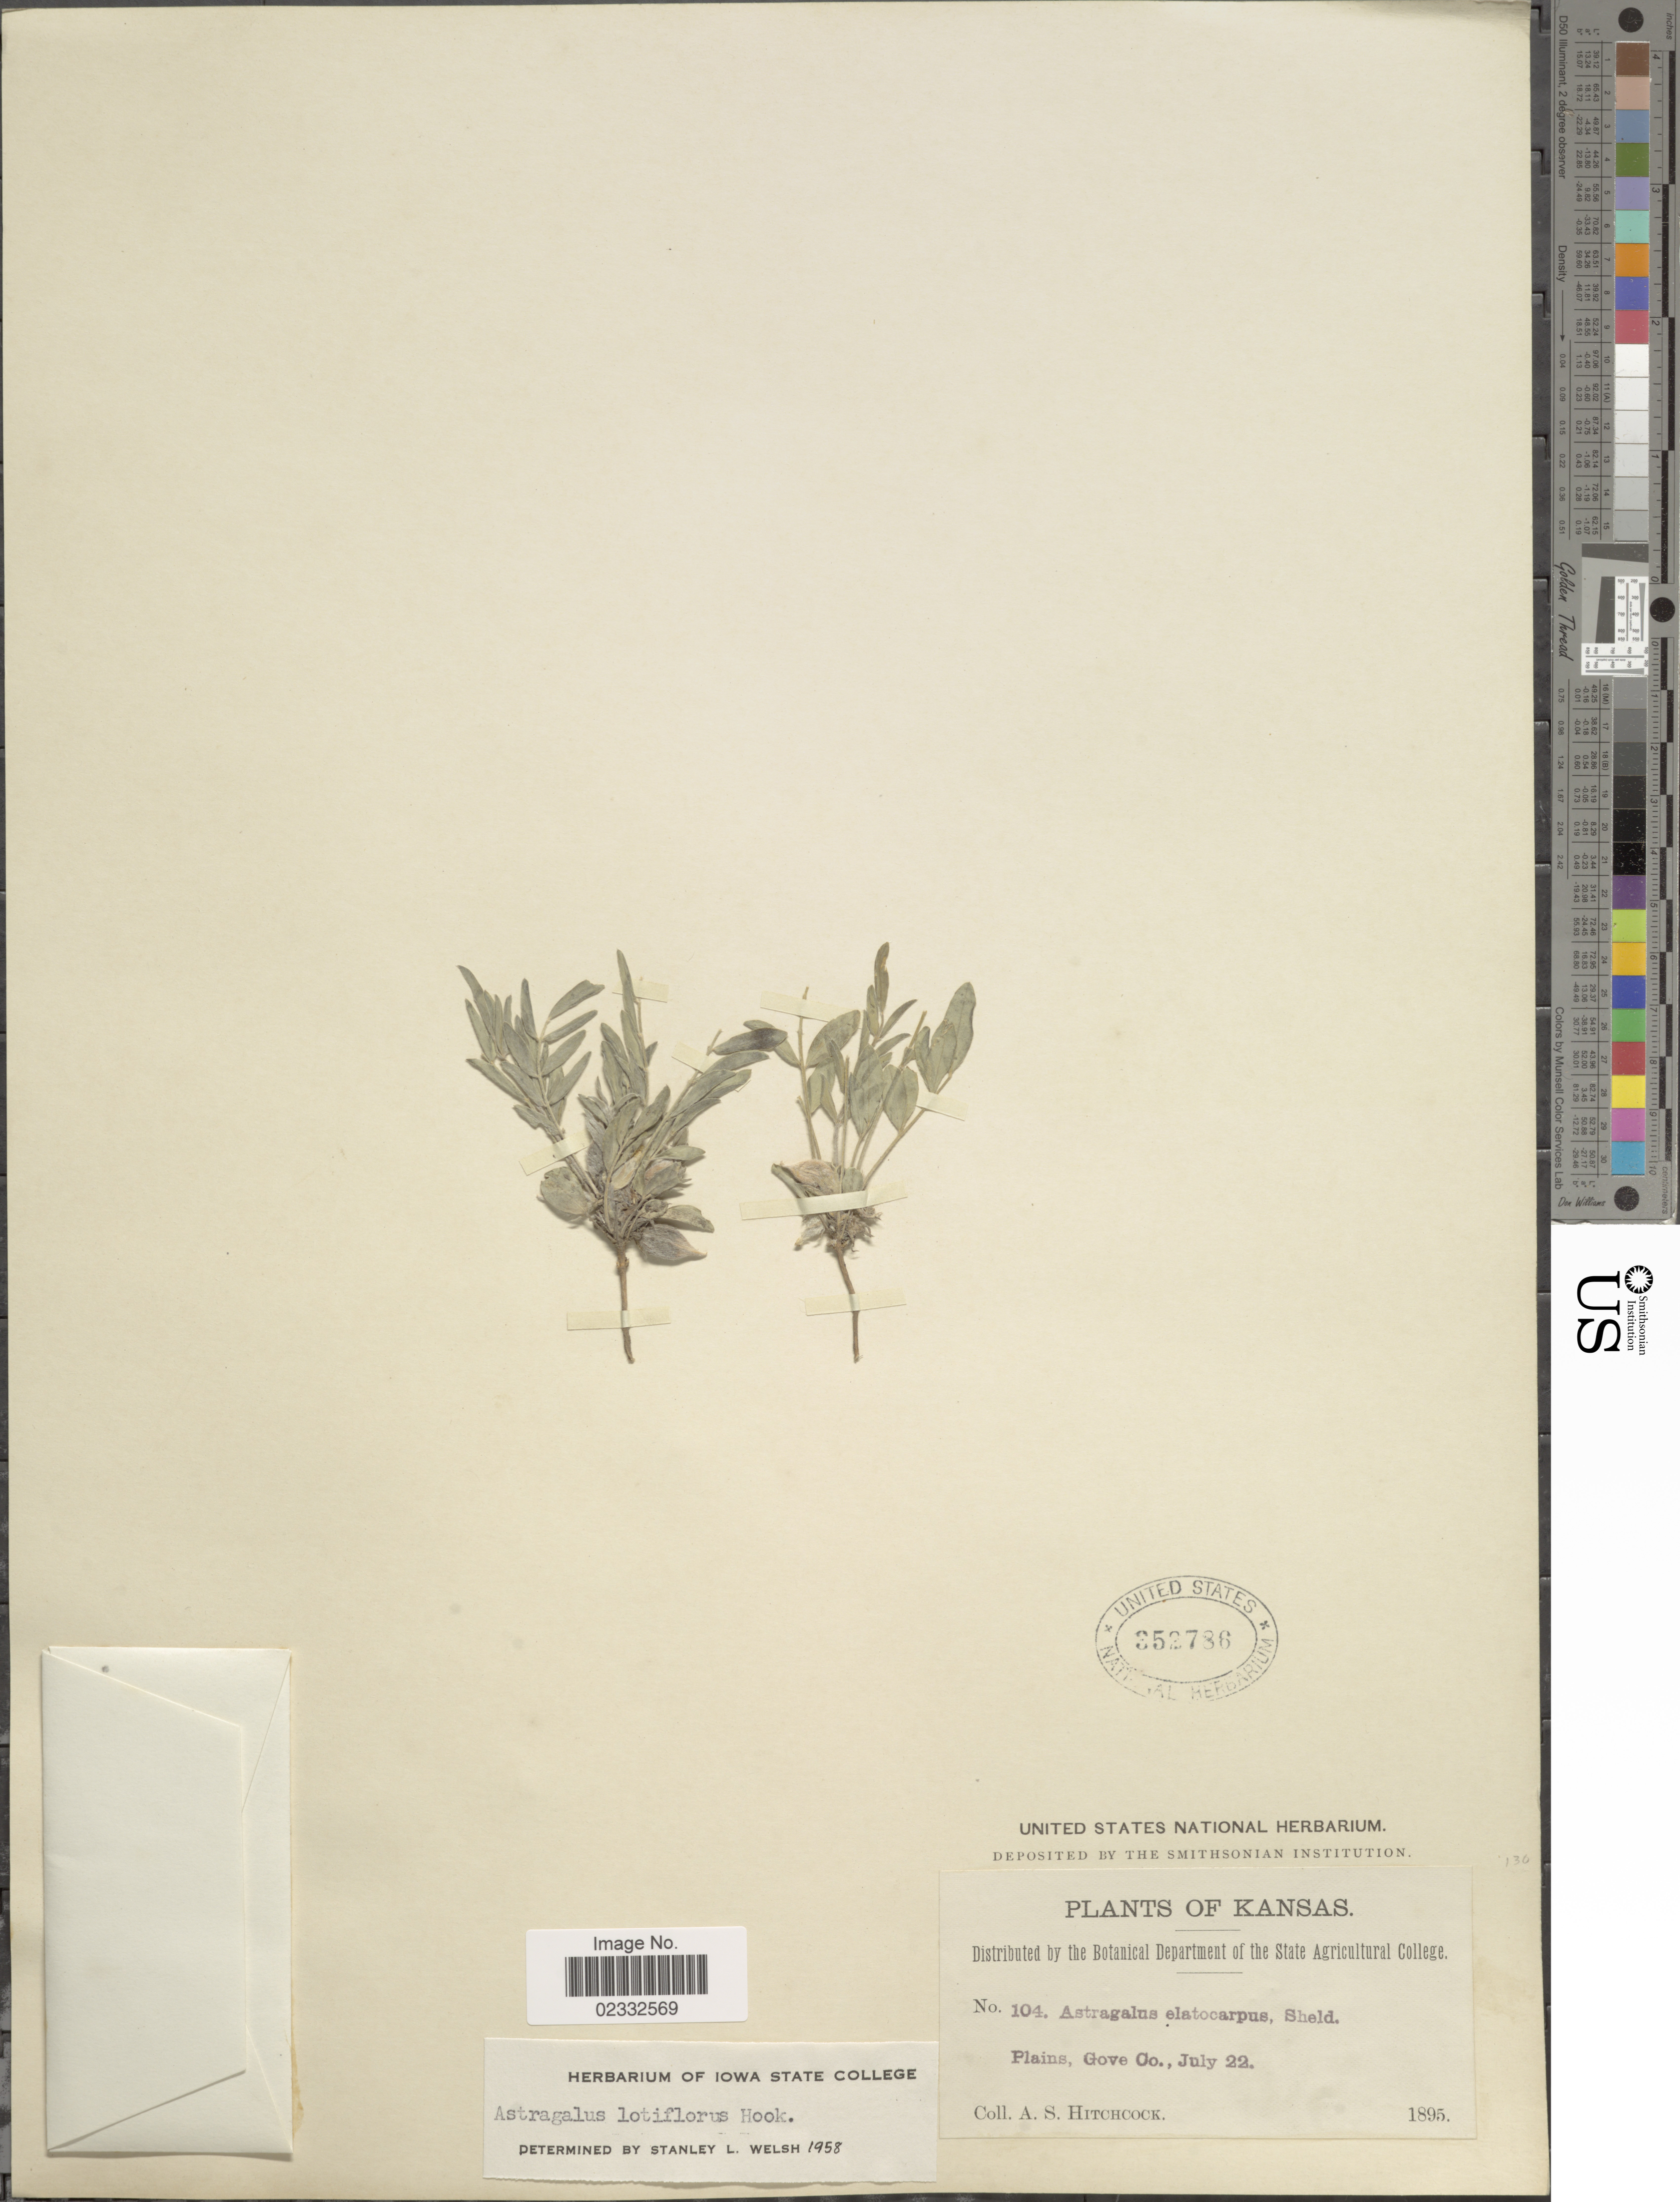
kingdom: Plantae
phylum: Tracheophyta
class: Magnoliopsida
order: Fabales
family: Fabaceae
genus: Astragalus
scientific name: Astragalus lotiflorus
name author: Hook.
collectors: A. S. Hitchcock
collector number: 104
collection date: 1895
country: United States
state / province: Kansas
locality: Plains, Gove Co,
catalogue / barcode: US 352786